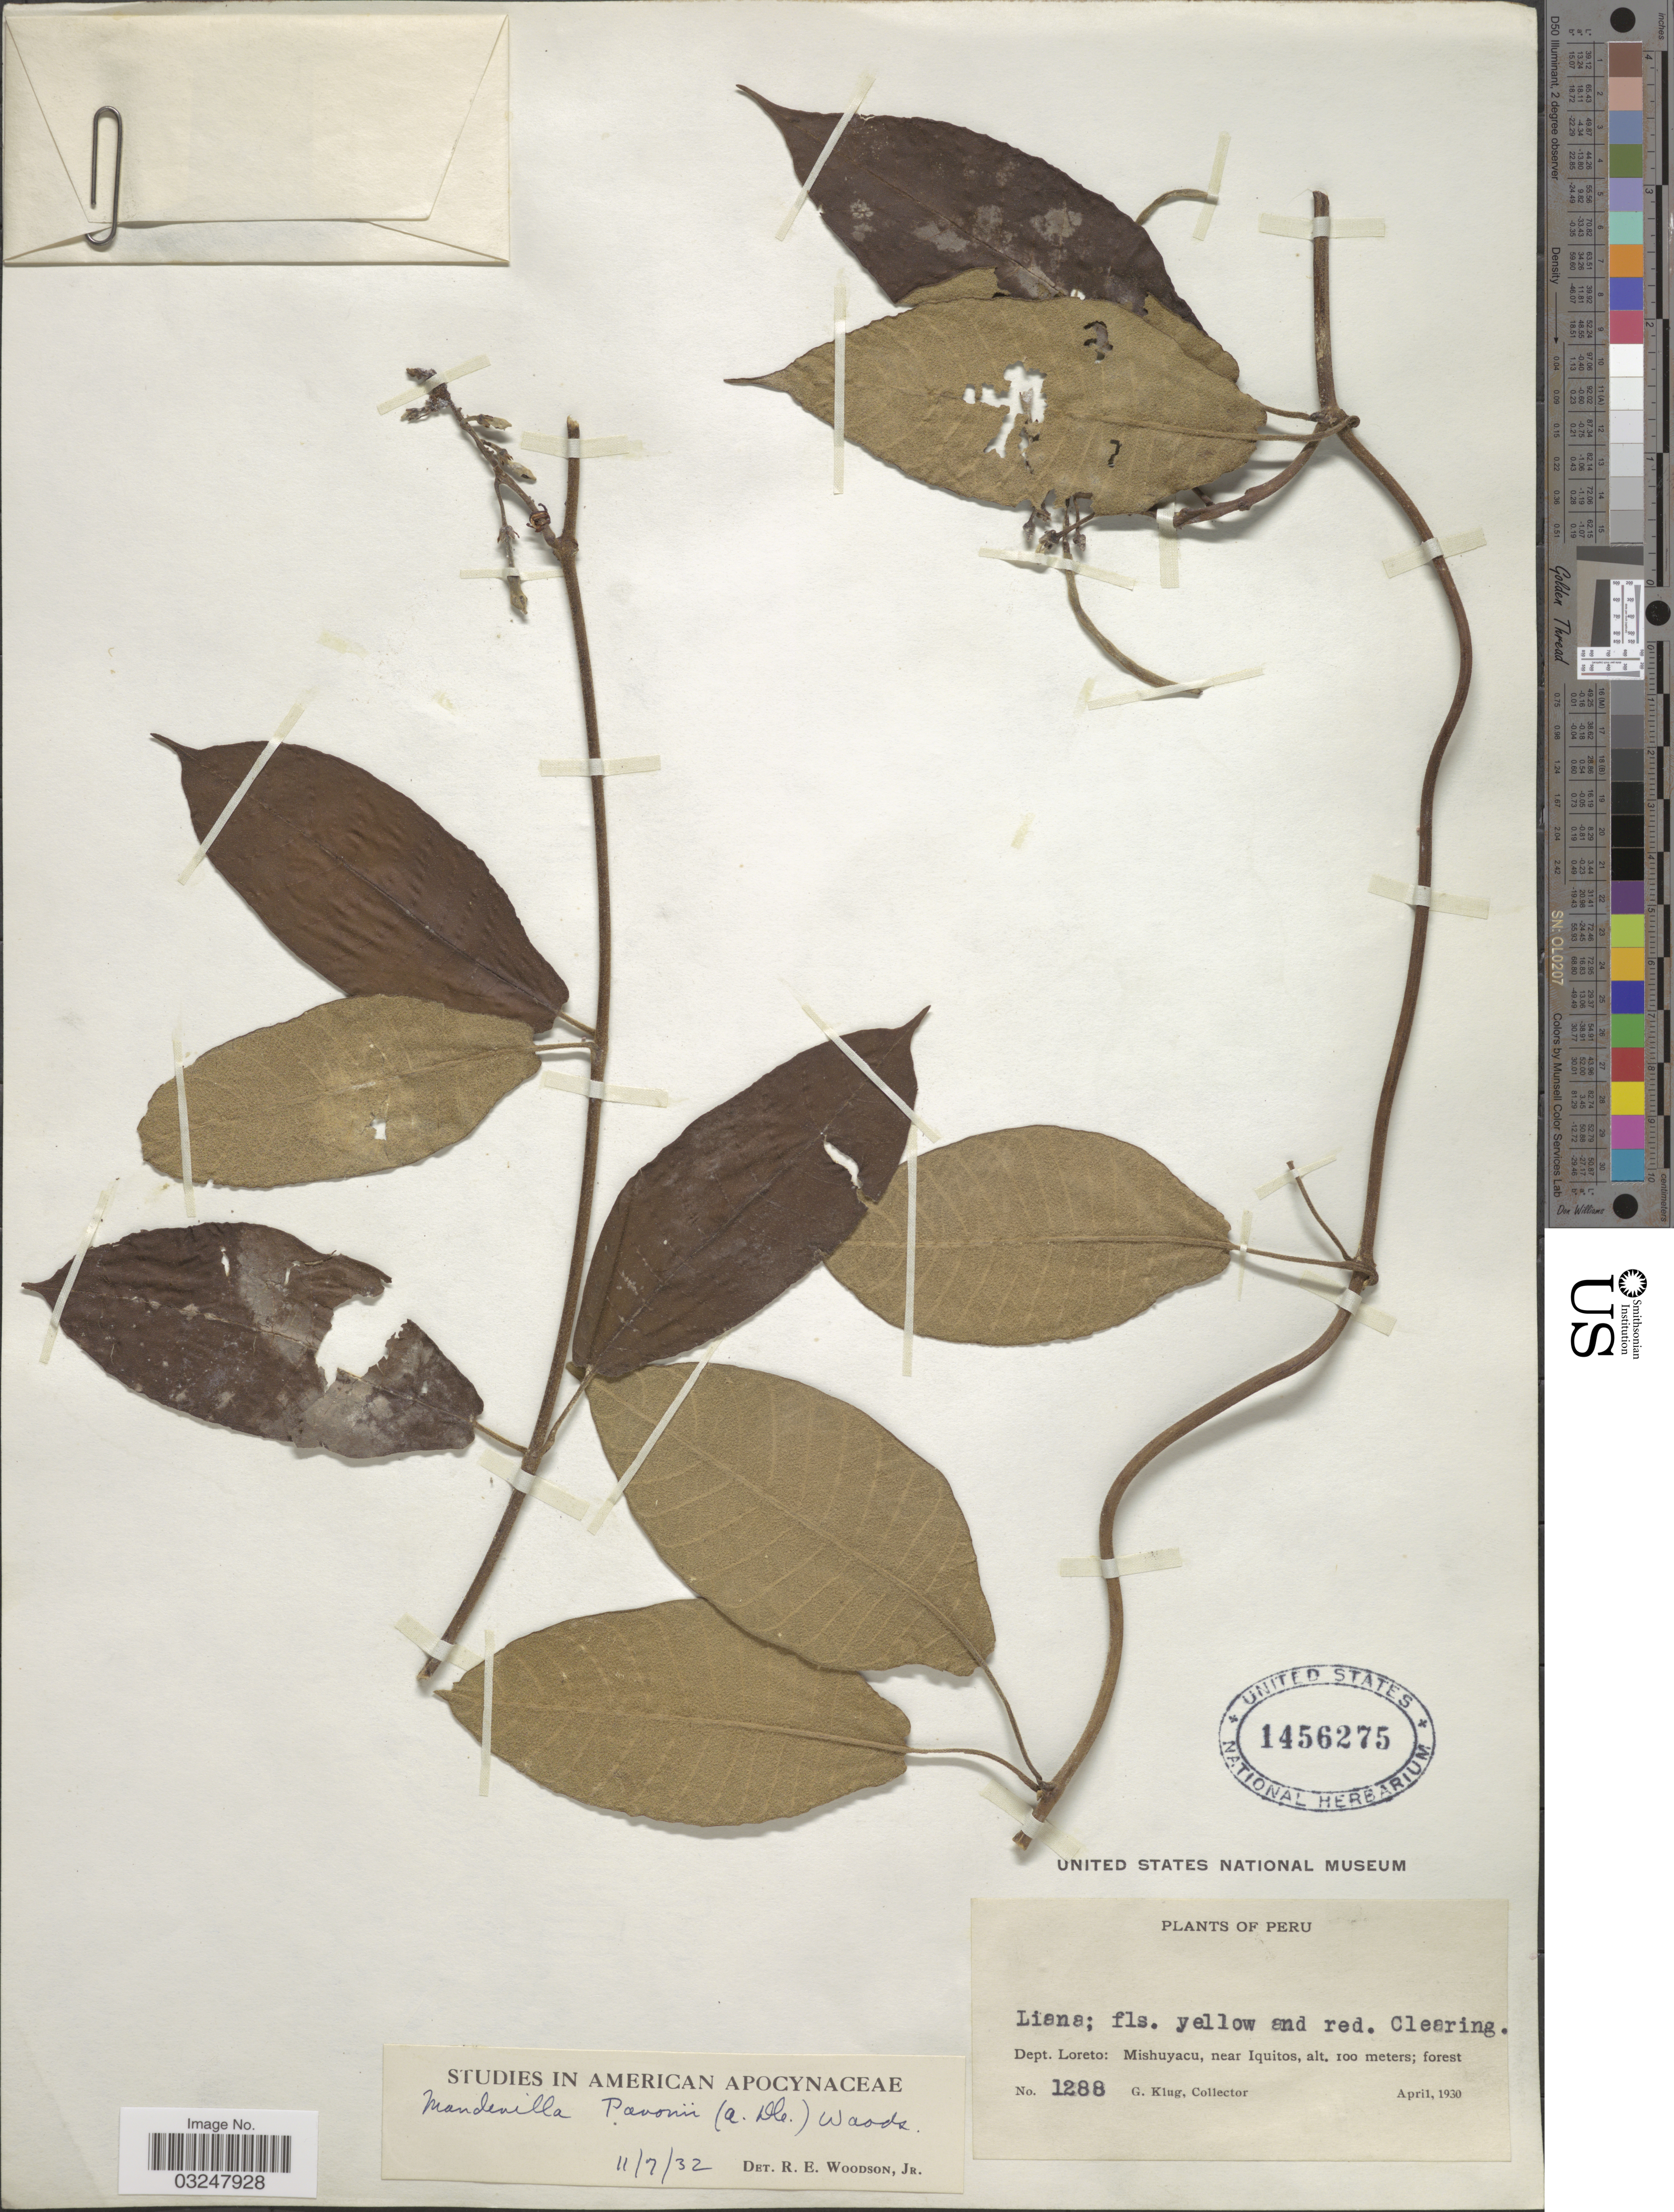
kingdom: Plantae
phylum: Tracheophyta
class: Magnoliopsida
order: Gentianales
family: Apocynaceae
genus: Mandevilla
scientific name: Mandevilla pavonii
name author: (A. DC.) Woodson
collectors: G. Klug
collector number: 1288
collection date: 1930-04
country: Peru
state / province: Loreto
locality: Dept. Loreto: Mishuyacu, near Iquitos.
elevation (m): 100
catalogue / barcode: US 1456275